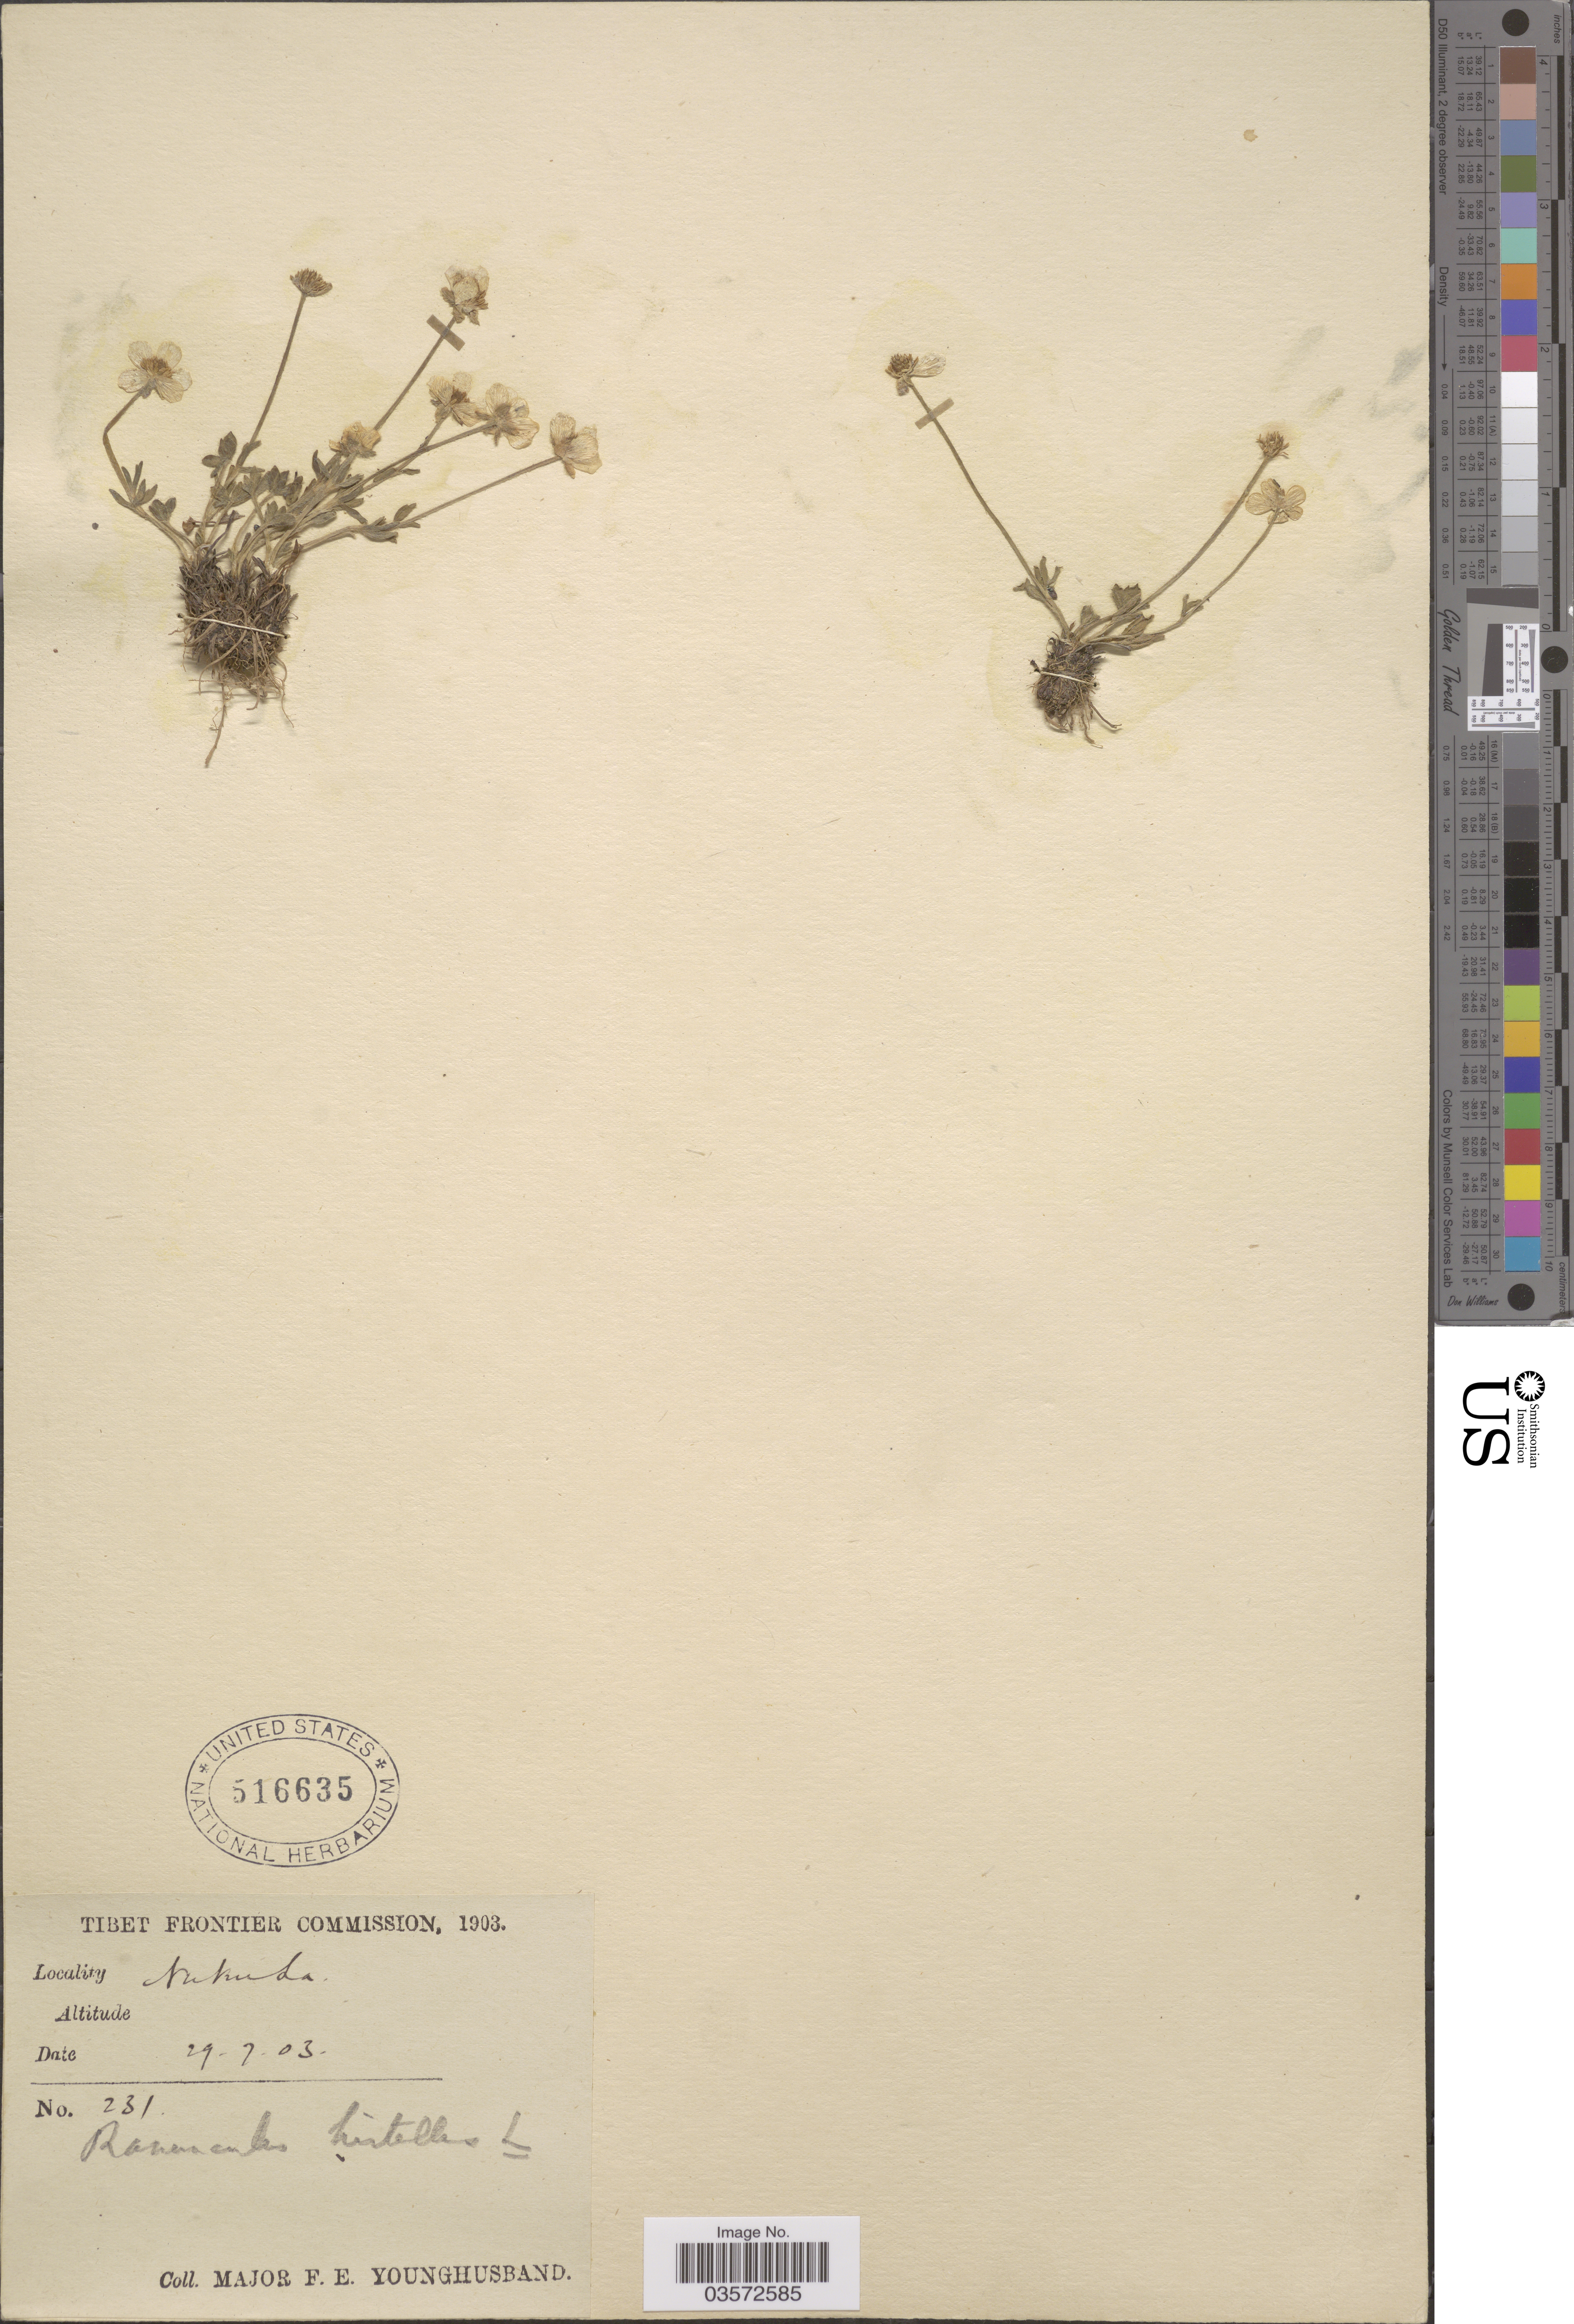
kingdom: Plantae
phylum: Tracheophyta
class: Magnoliopsida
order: Ranunculales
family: Ranunculaceae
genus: Ranunculus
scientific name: Ranunculus hirtellus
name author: Royle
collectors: F. Younghusband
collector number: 231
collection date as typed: Transcribed d/m/y: 29/7/3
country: China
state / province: Xizang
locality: Tibet. Nukula [interpreted].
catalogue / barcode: US 516635